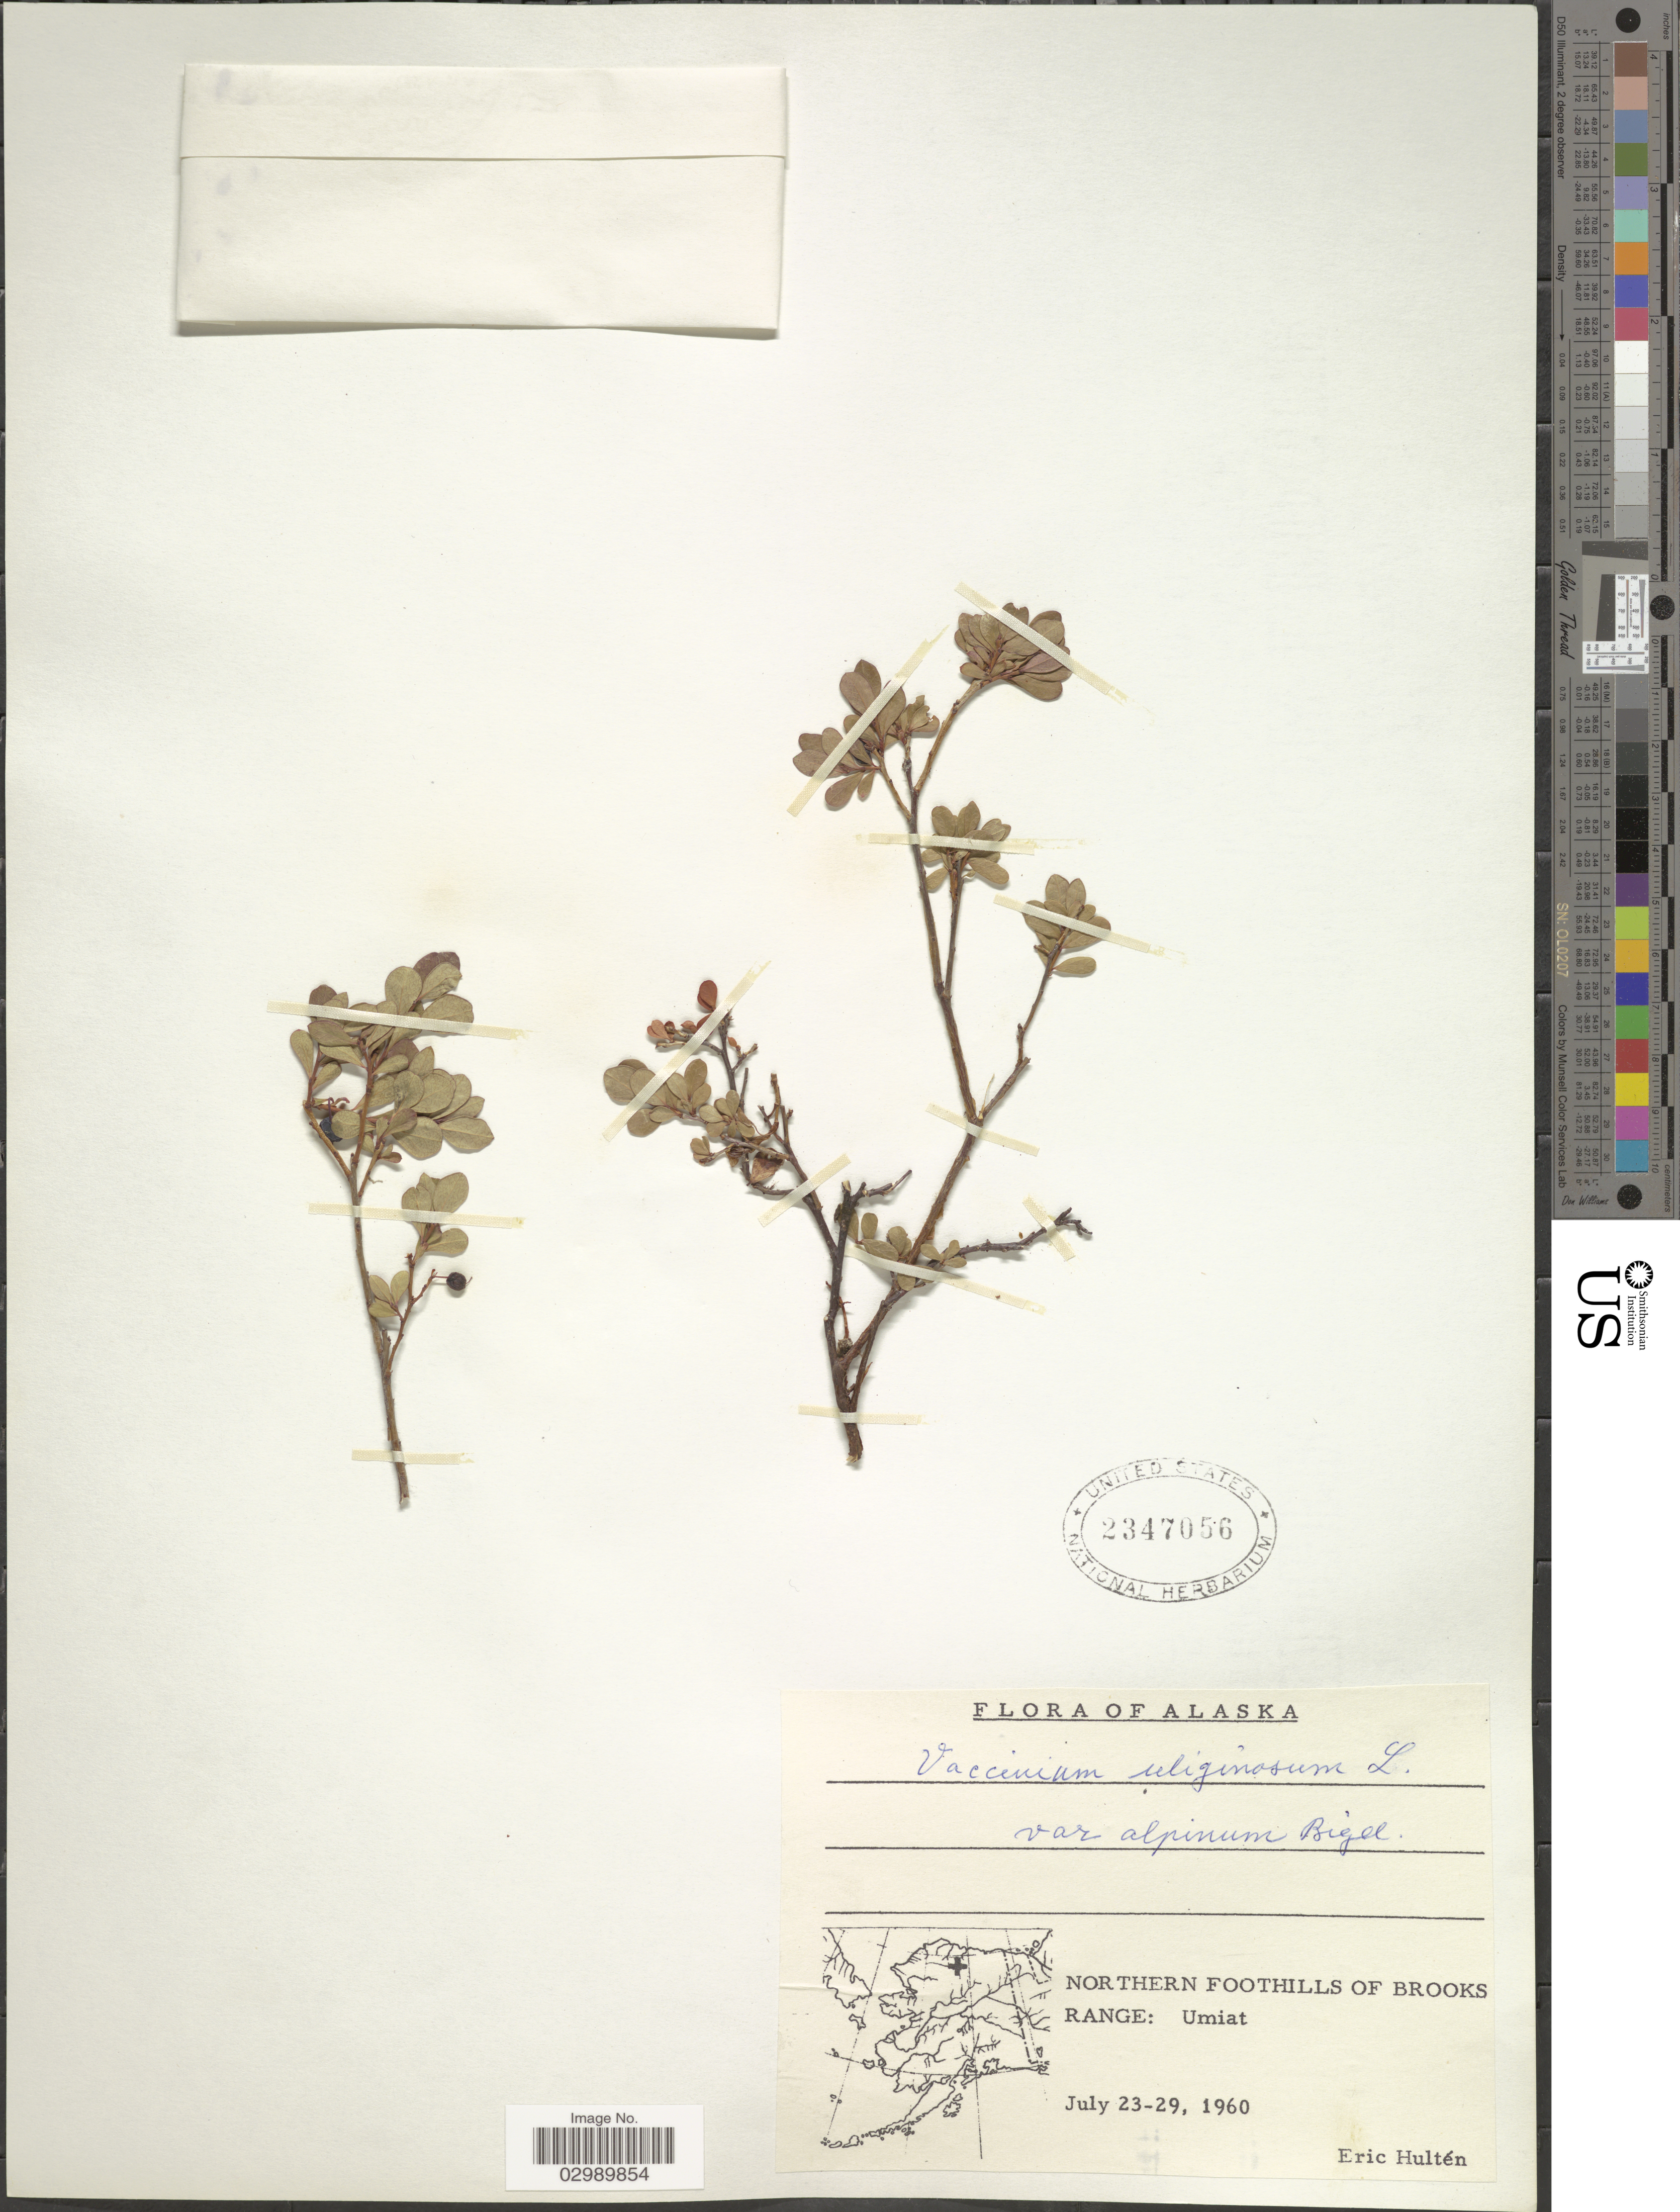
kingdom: Plantae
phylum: Tracheophyta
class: Magnoliopsida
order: Ericales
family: Ericaceae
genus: Vaccinium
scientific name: Vaccinium uliginosum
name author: L.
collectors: E. G. Hultén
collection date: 1960-07-23/1960-07-29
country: United States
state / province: Alaska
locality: Northern Foothills of Brooks Range: Umiat.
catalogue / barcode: US 2347056